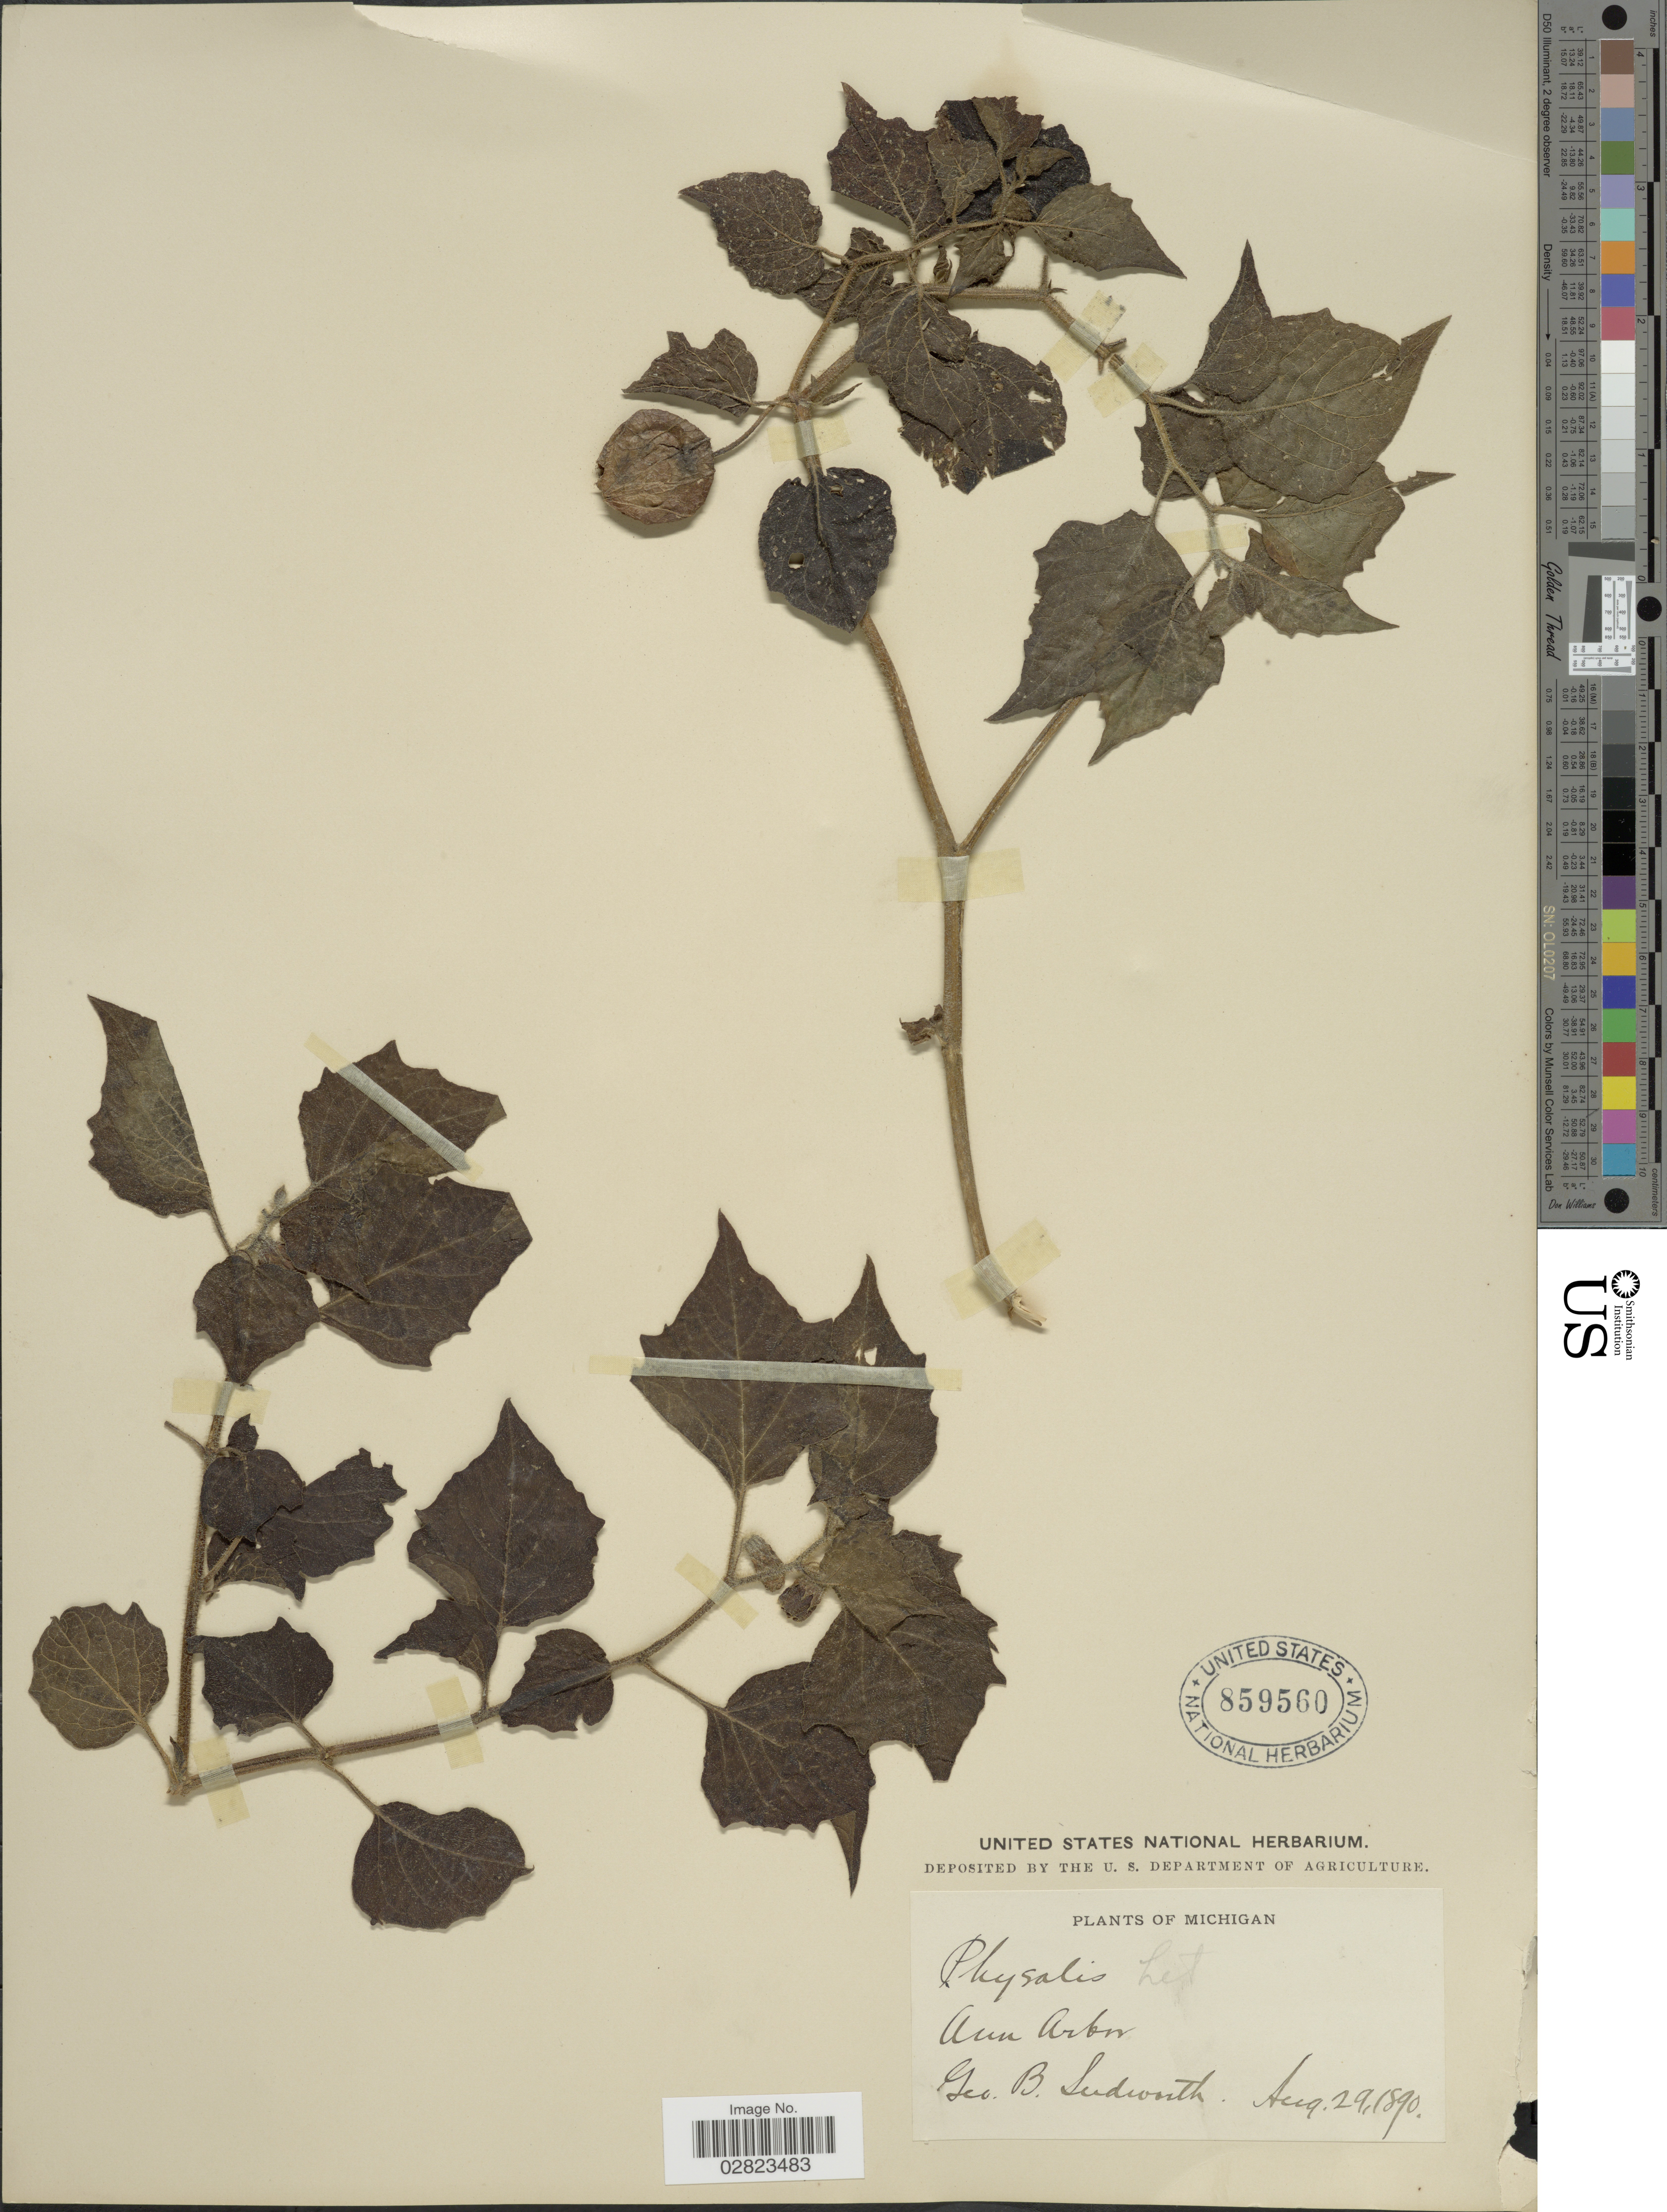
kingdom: Plantae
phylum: Tracheophyta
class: Magnoliopsida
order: Solanales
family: Solanaceae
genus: Physalis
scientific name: Physalis heterophylla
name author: Nees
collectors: G. B. Sudworth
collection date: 1890-08-29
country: United States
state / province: Michigan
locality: Ann Arbor.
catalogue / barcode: US 859560